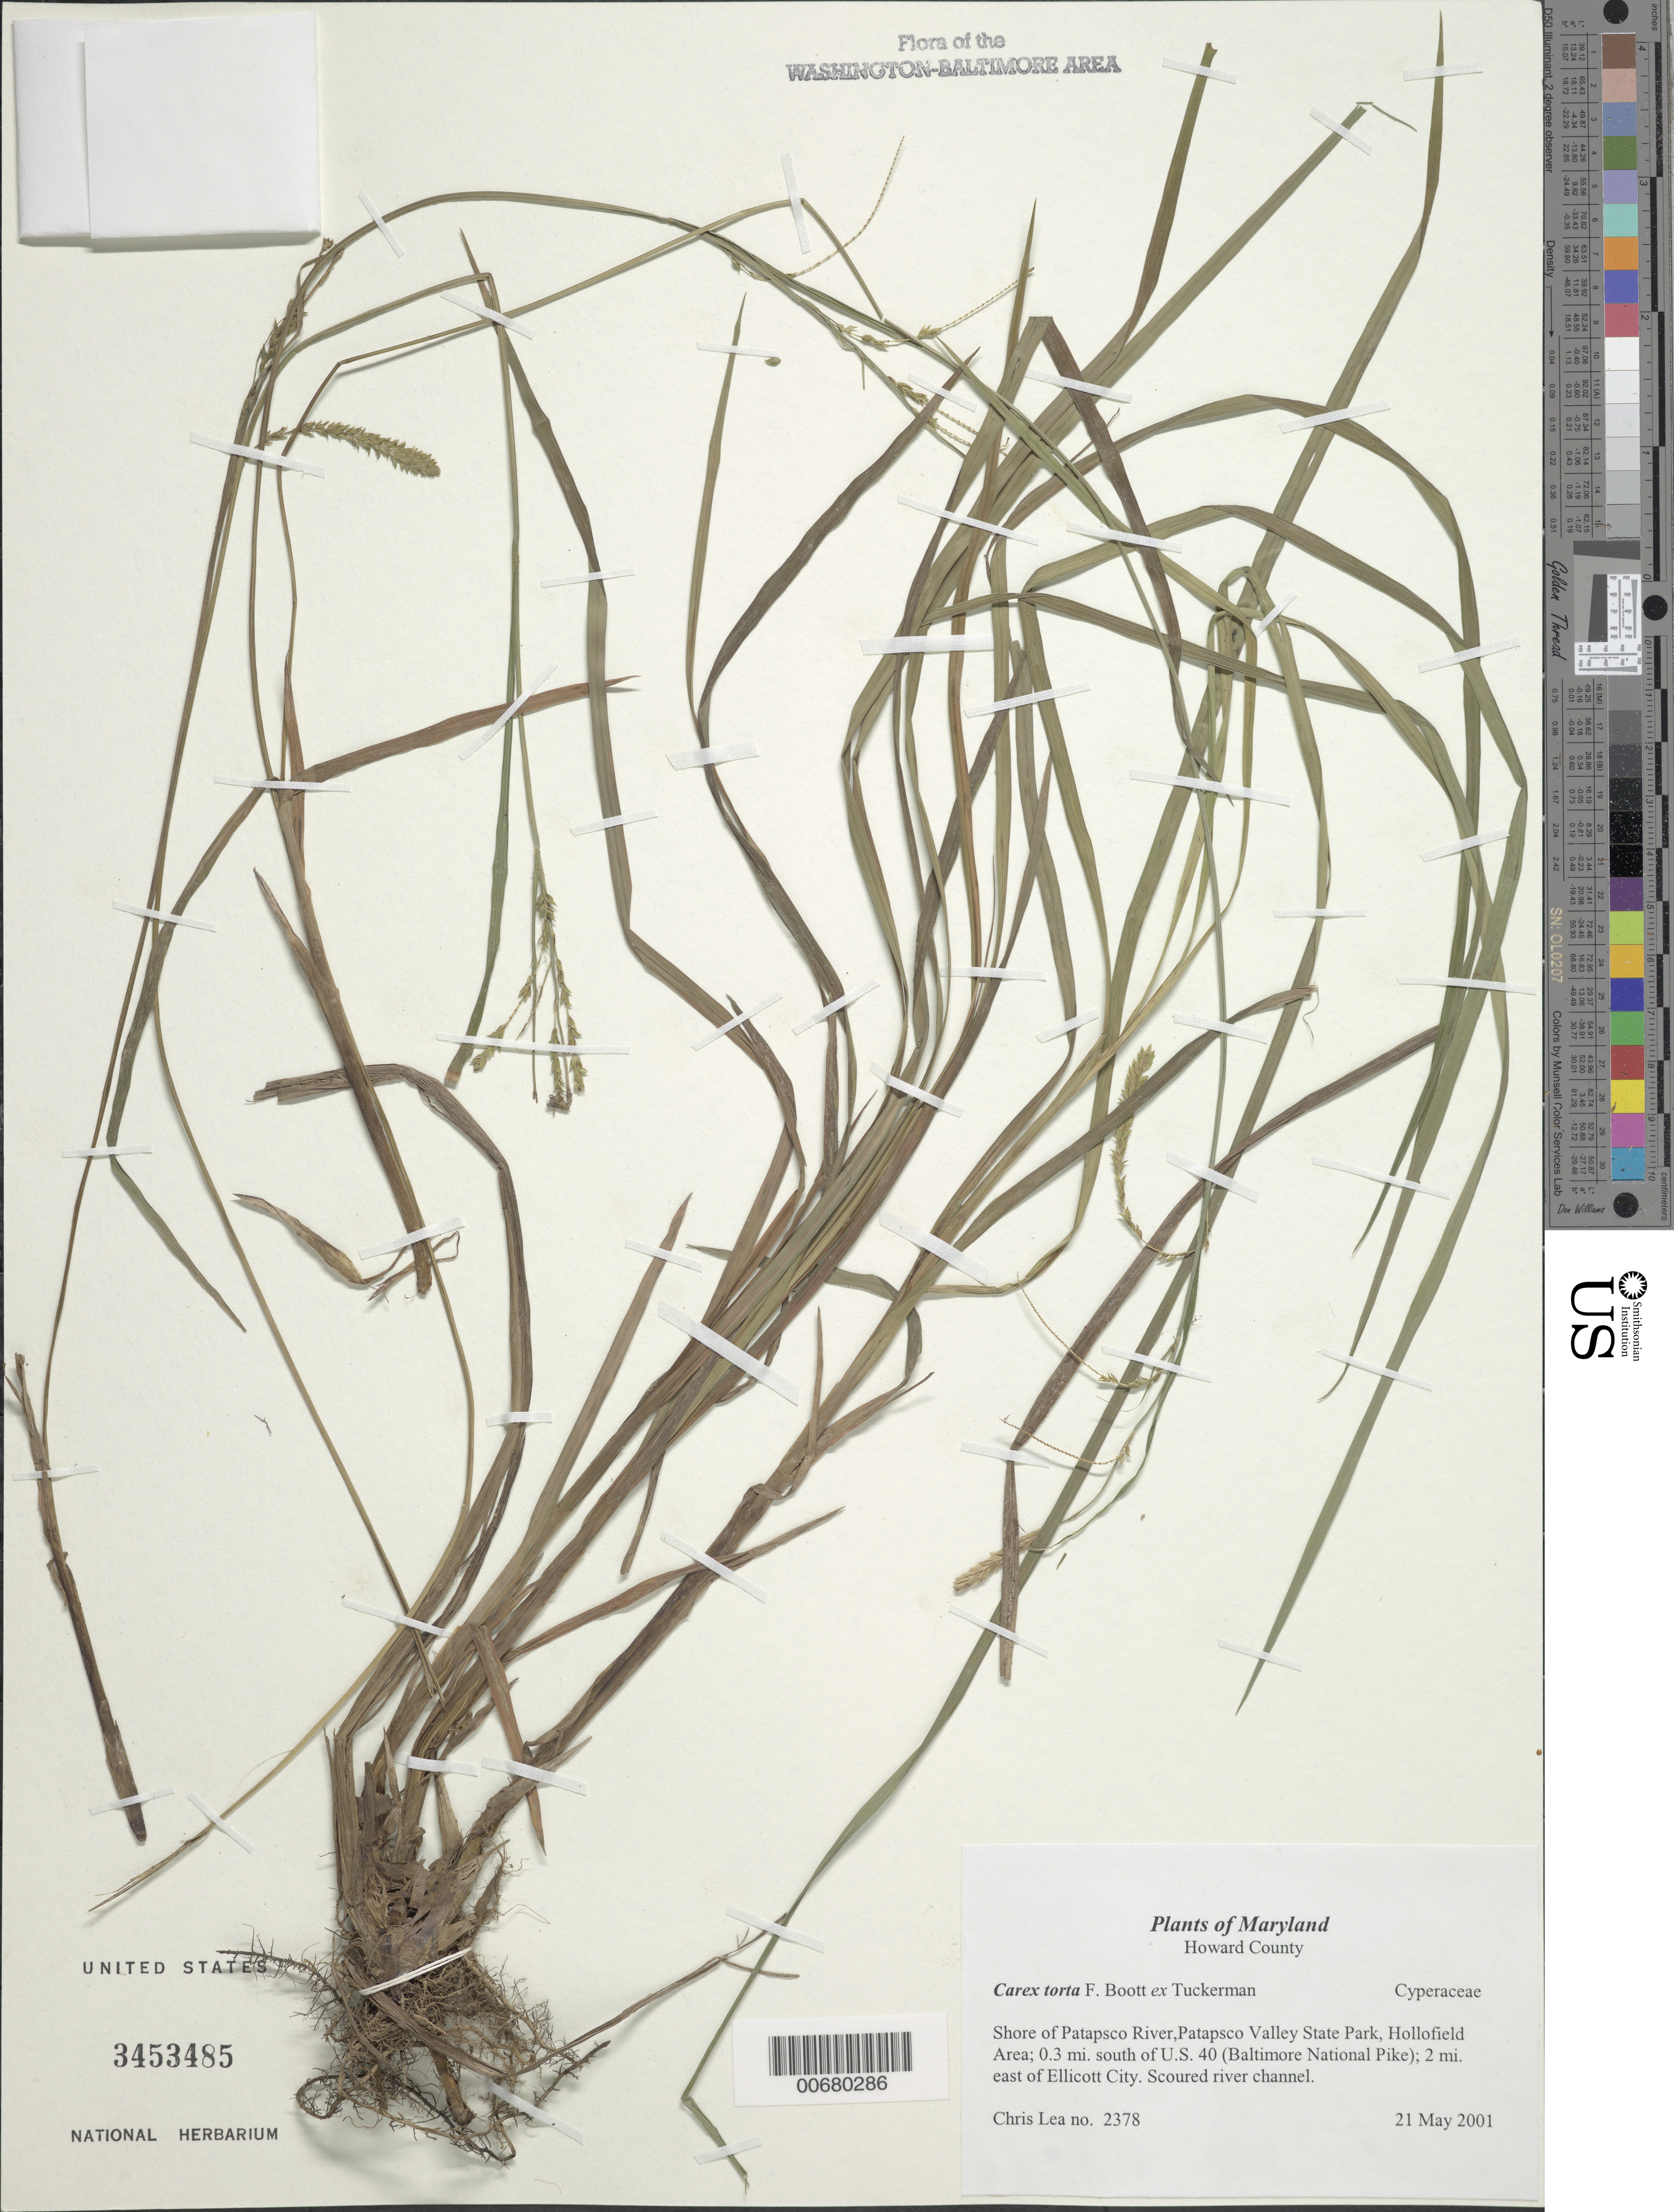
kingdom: Plantae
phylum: Tracheophyta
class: Liliopsida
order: Poales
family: Cyperaceae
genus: Carex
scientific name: Carex torta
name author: Boott ex Tuck.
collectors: C. Lea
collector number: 2378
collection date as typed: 21 May 2001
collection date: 2001-05-21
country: United States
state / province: Maryland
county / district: Howard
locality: Patapsco Valley State Park, Hollofield Area; just west of Patapsco River, 0.3 miles south of U.S. 40 (Baltimore National Pike); 2 miles east of Ellicott City.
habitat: Scoured river channel.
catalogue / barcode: US 3453485